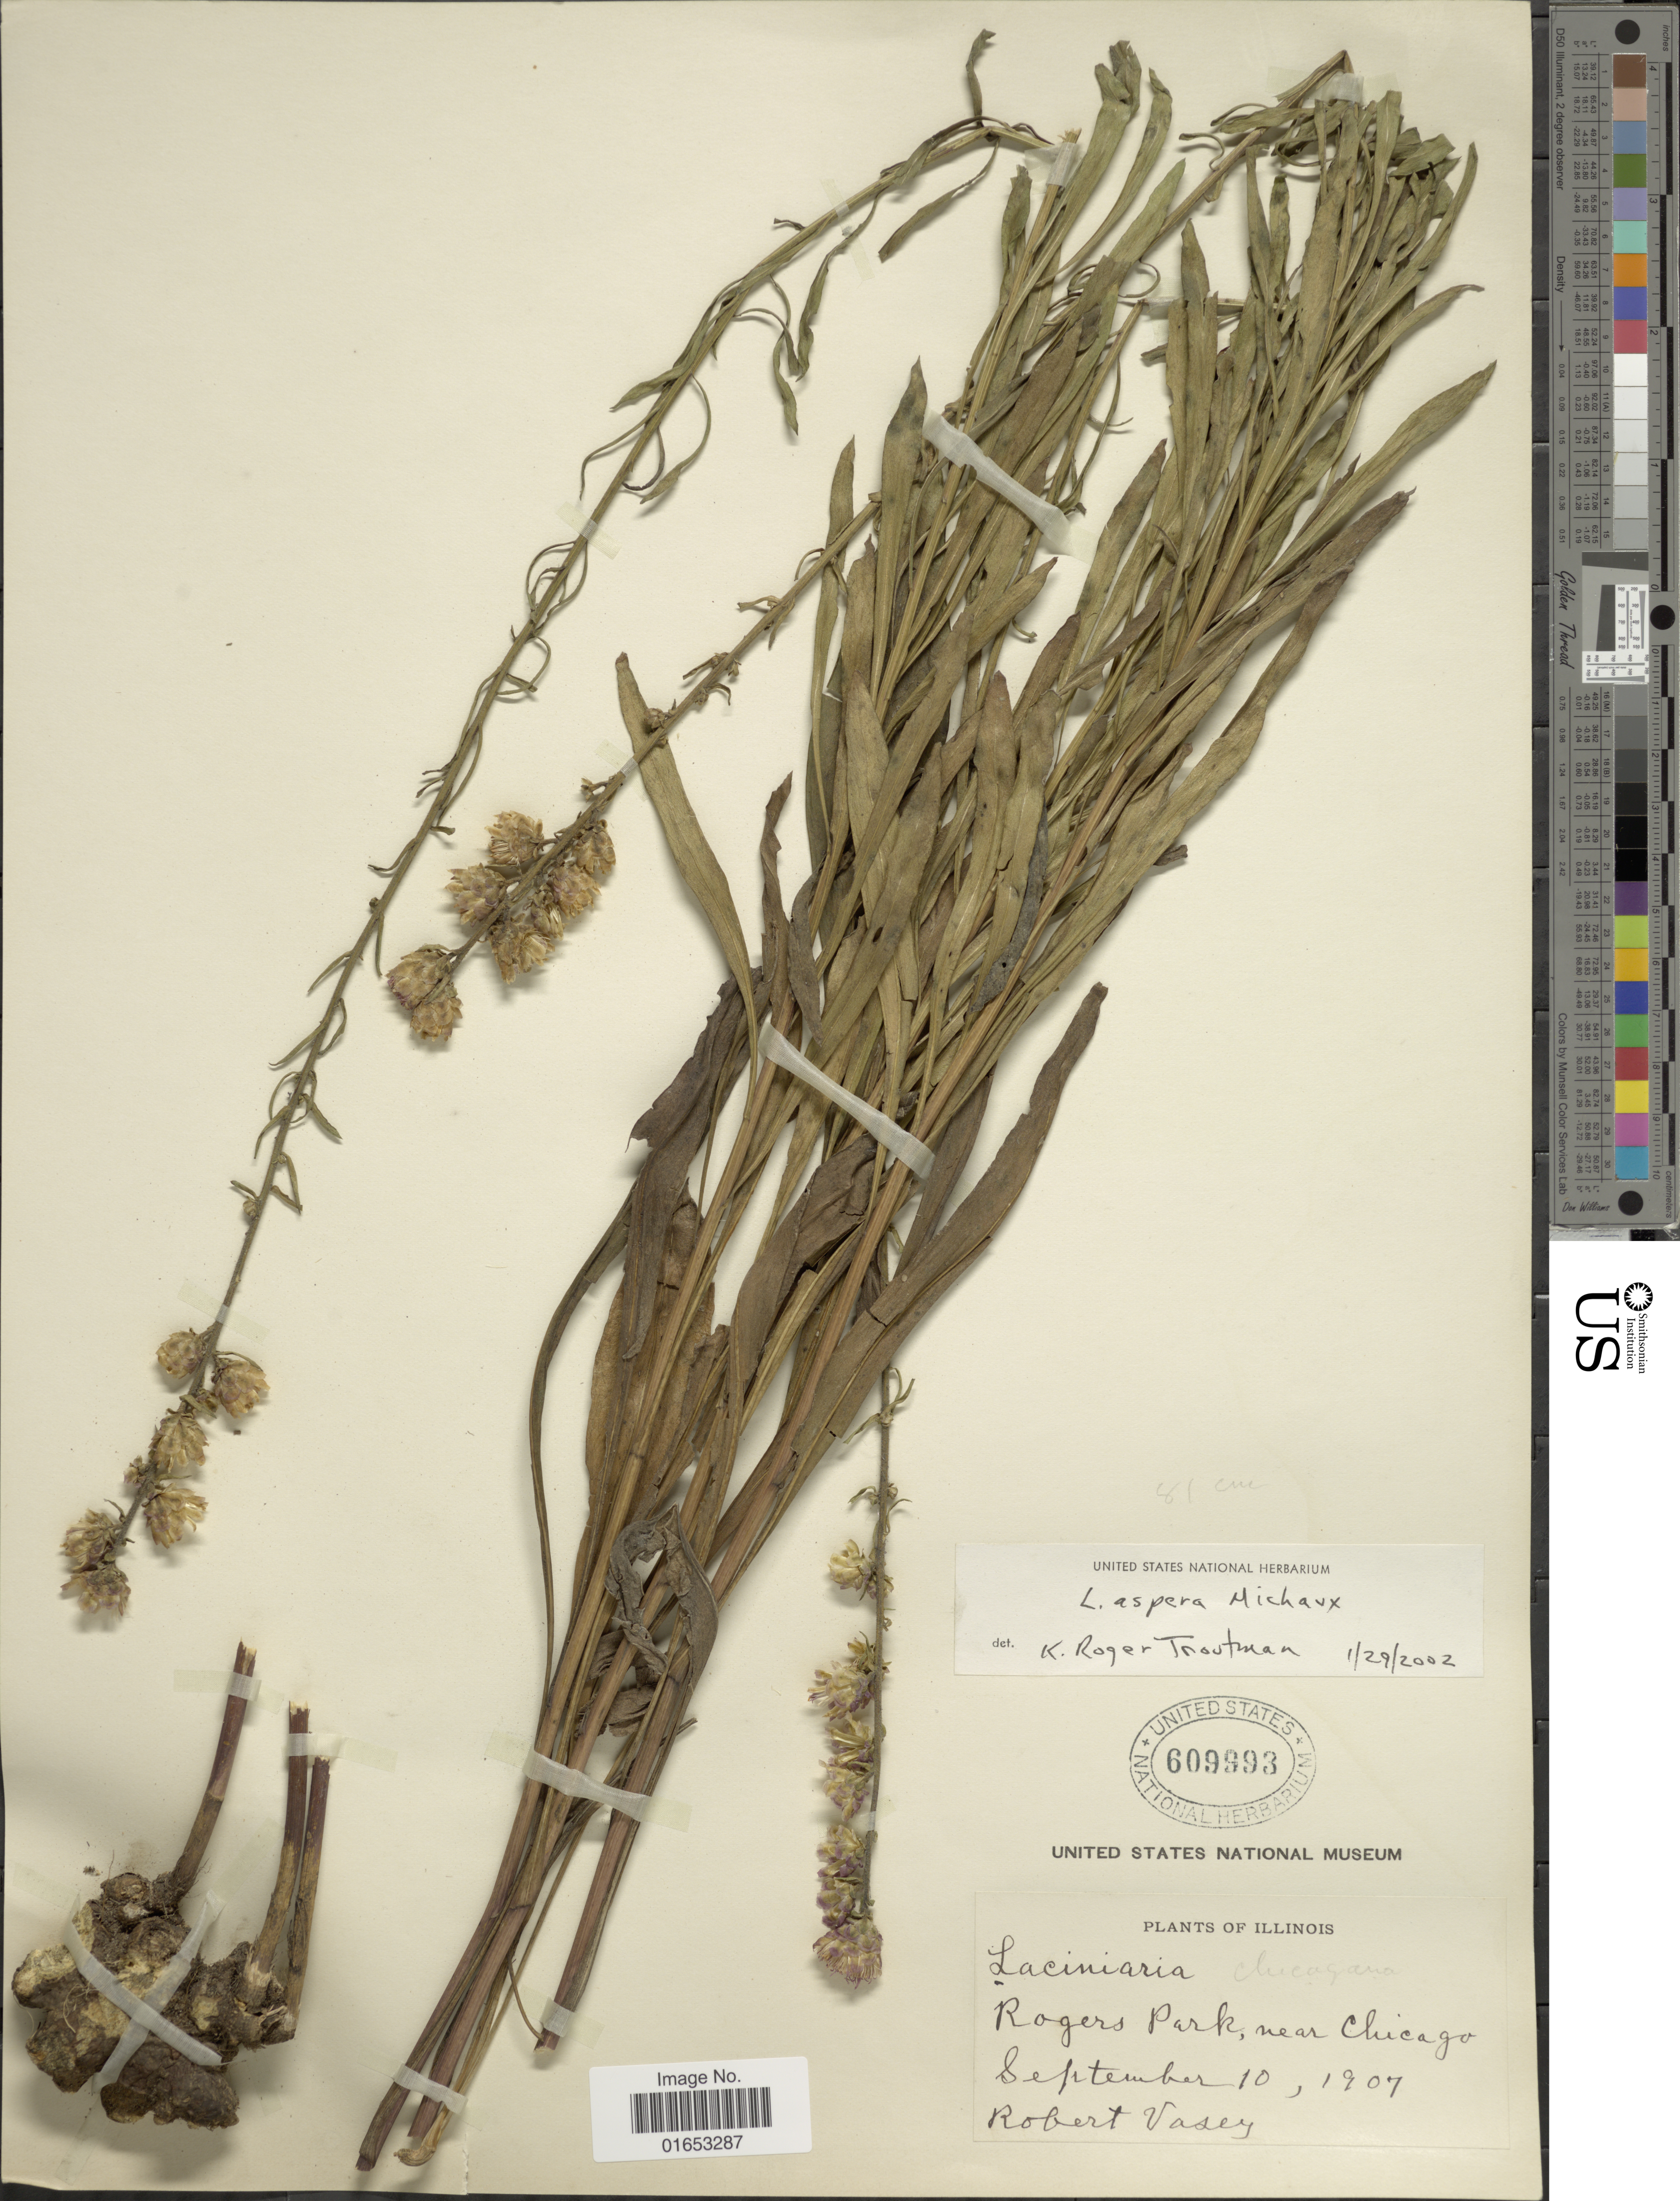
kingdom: Plantae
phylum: Tracheophyta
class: Magnoliopsida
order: Asterales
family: Asteraceae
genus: Liatris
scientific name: Liatris aspera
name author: Michx.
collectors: R. Vasey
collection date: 1907-09-10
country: United States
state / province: Illinois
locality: Rogers Park, near Chicago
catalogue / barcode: US 609993